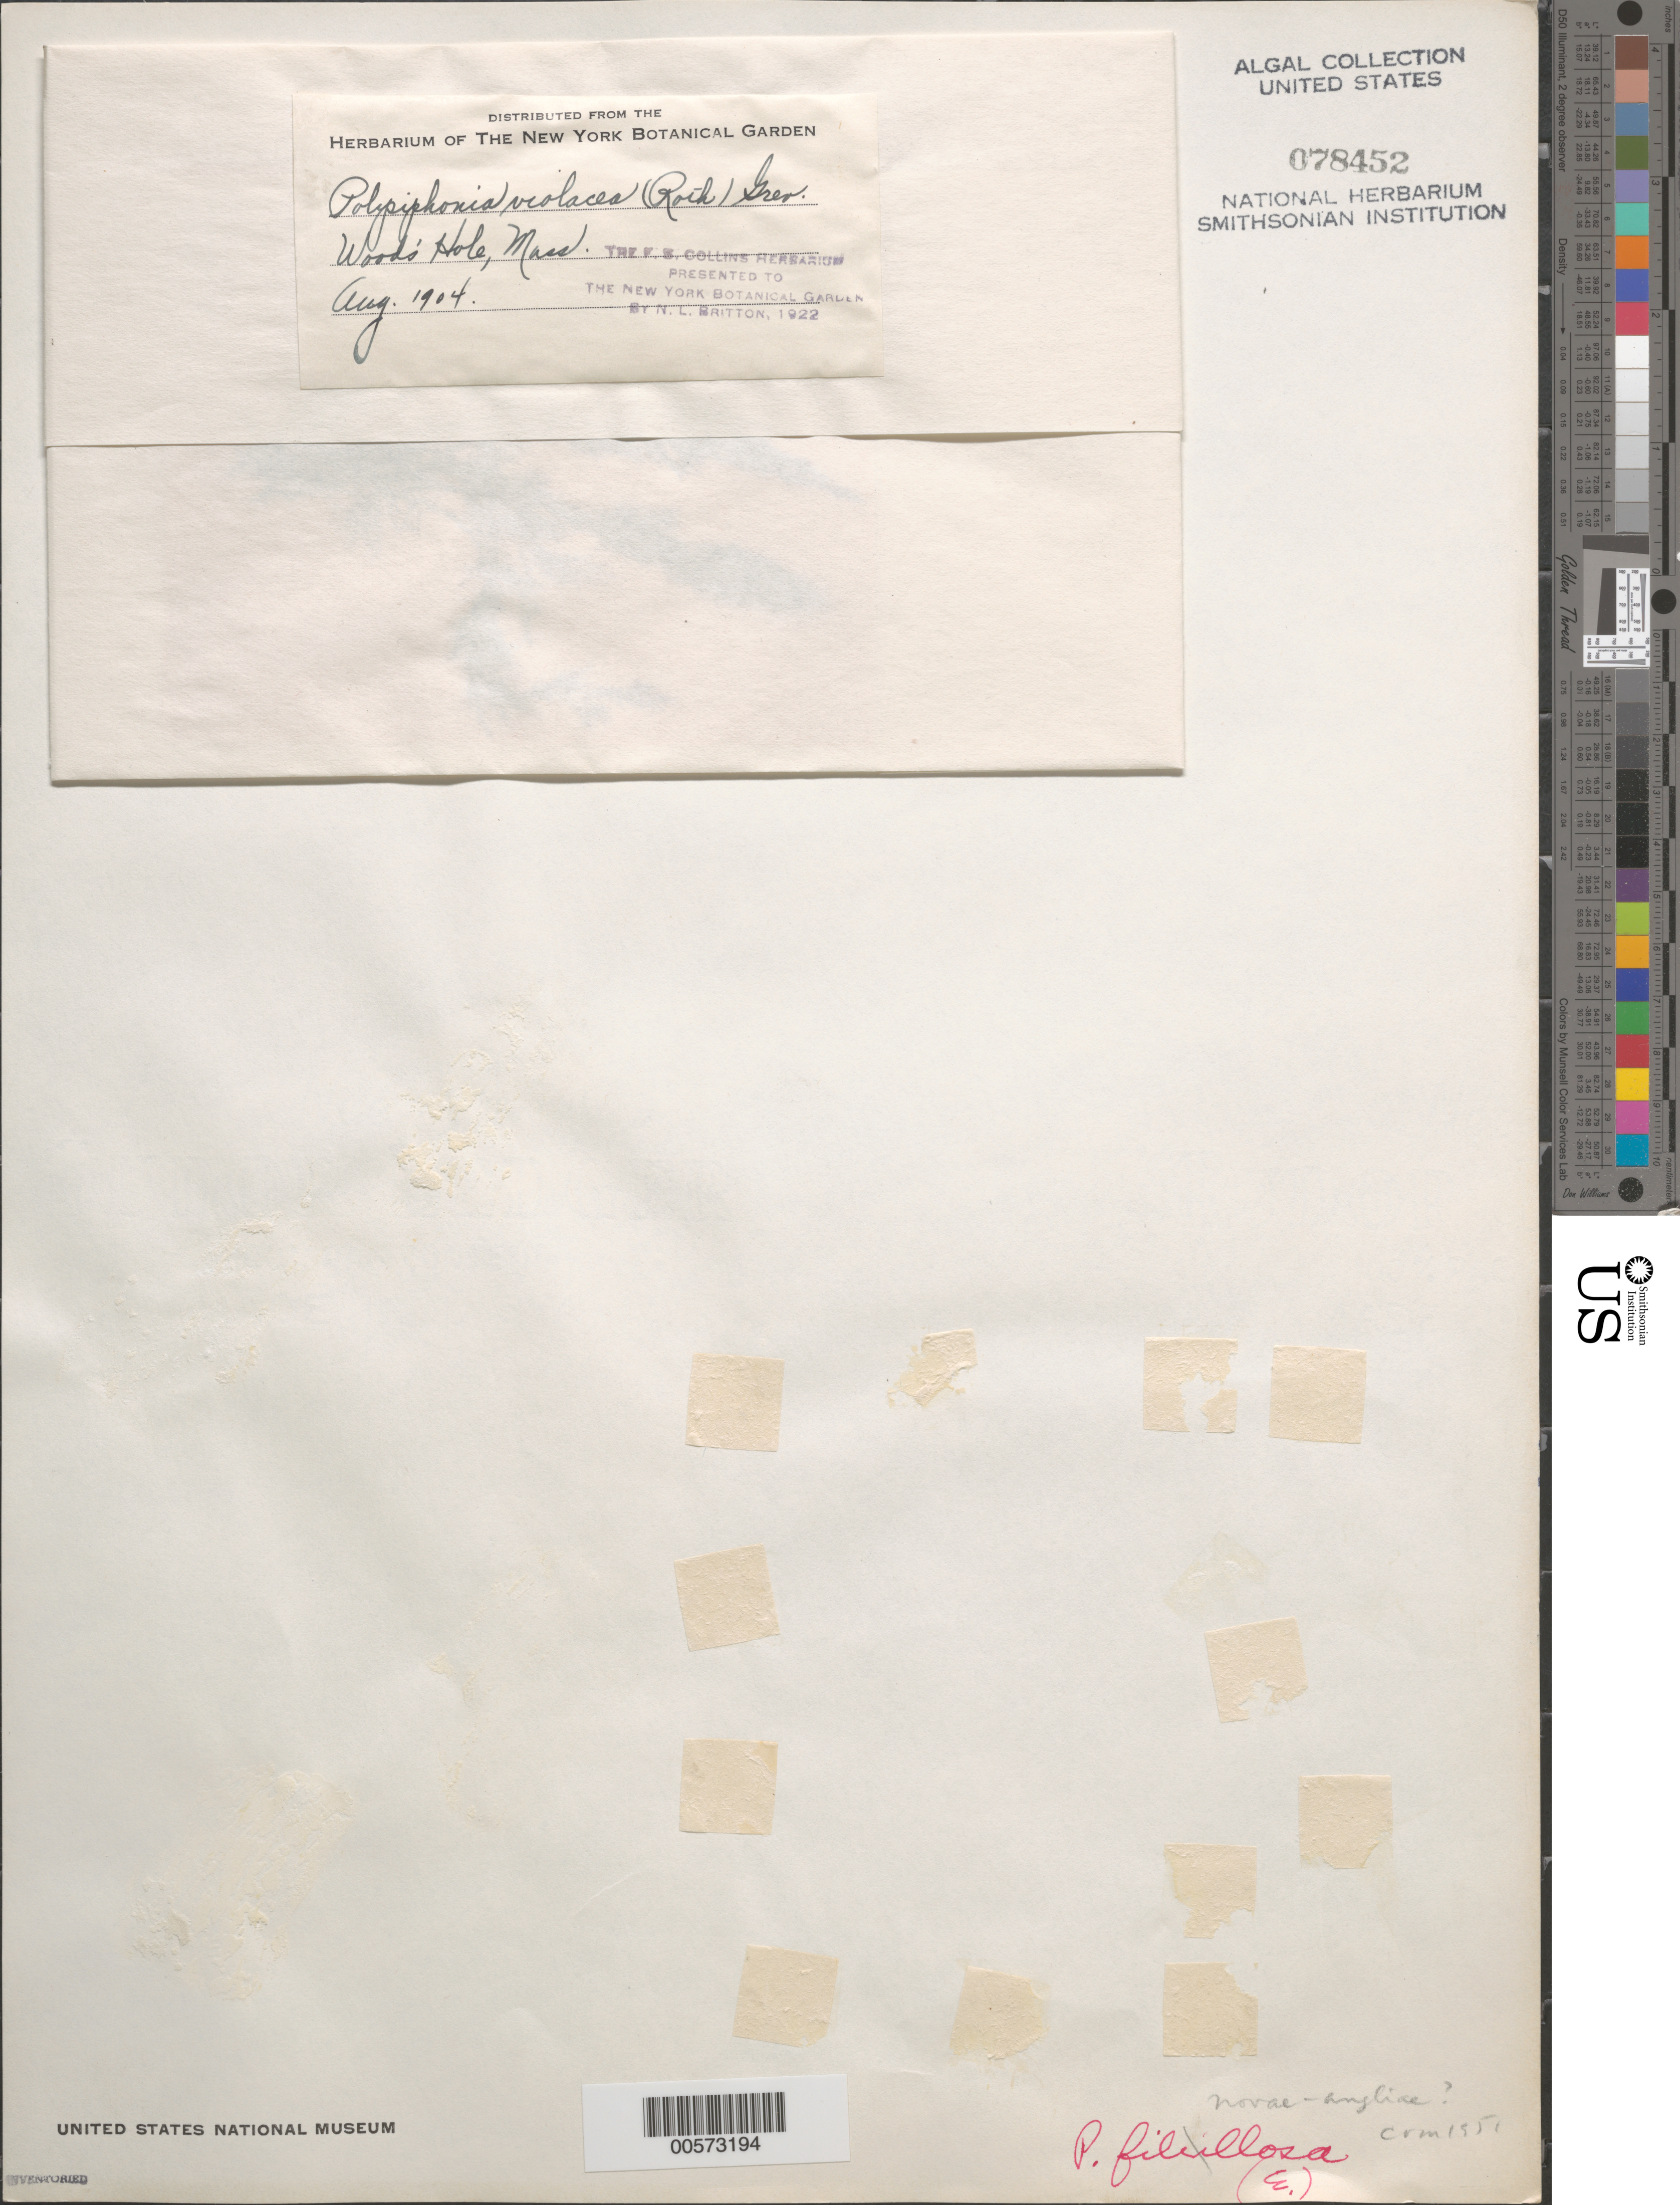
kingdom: Plantae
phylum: Rhodophyta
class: Florideophyceae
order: Ceramiales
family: Rhodomelaceae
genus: Melanothamnus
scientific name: Melanothamnus harveyi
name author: (Bailey) Diaz-Tapia & C.A. Maggs in Diaz-Tapia et al.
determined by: Algae name updating Project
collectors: F. Collins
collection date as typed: Aug 1904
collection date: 1904-08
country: United States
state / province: Massachusetts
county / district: Barnstable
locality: Woods Hole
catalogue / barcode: US 78452